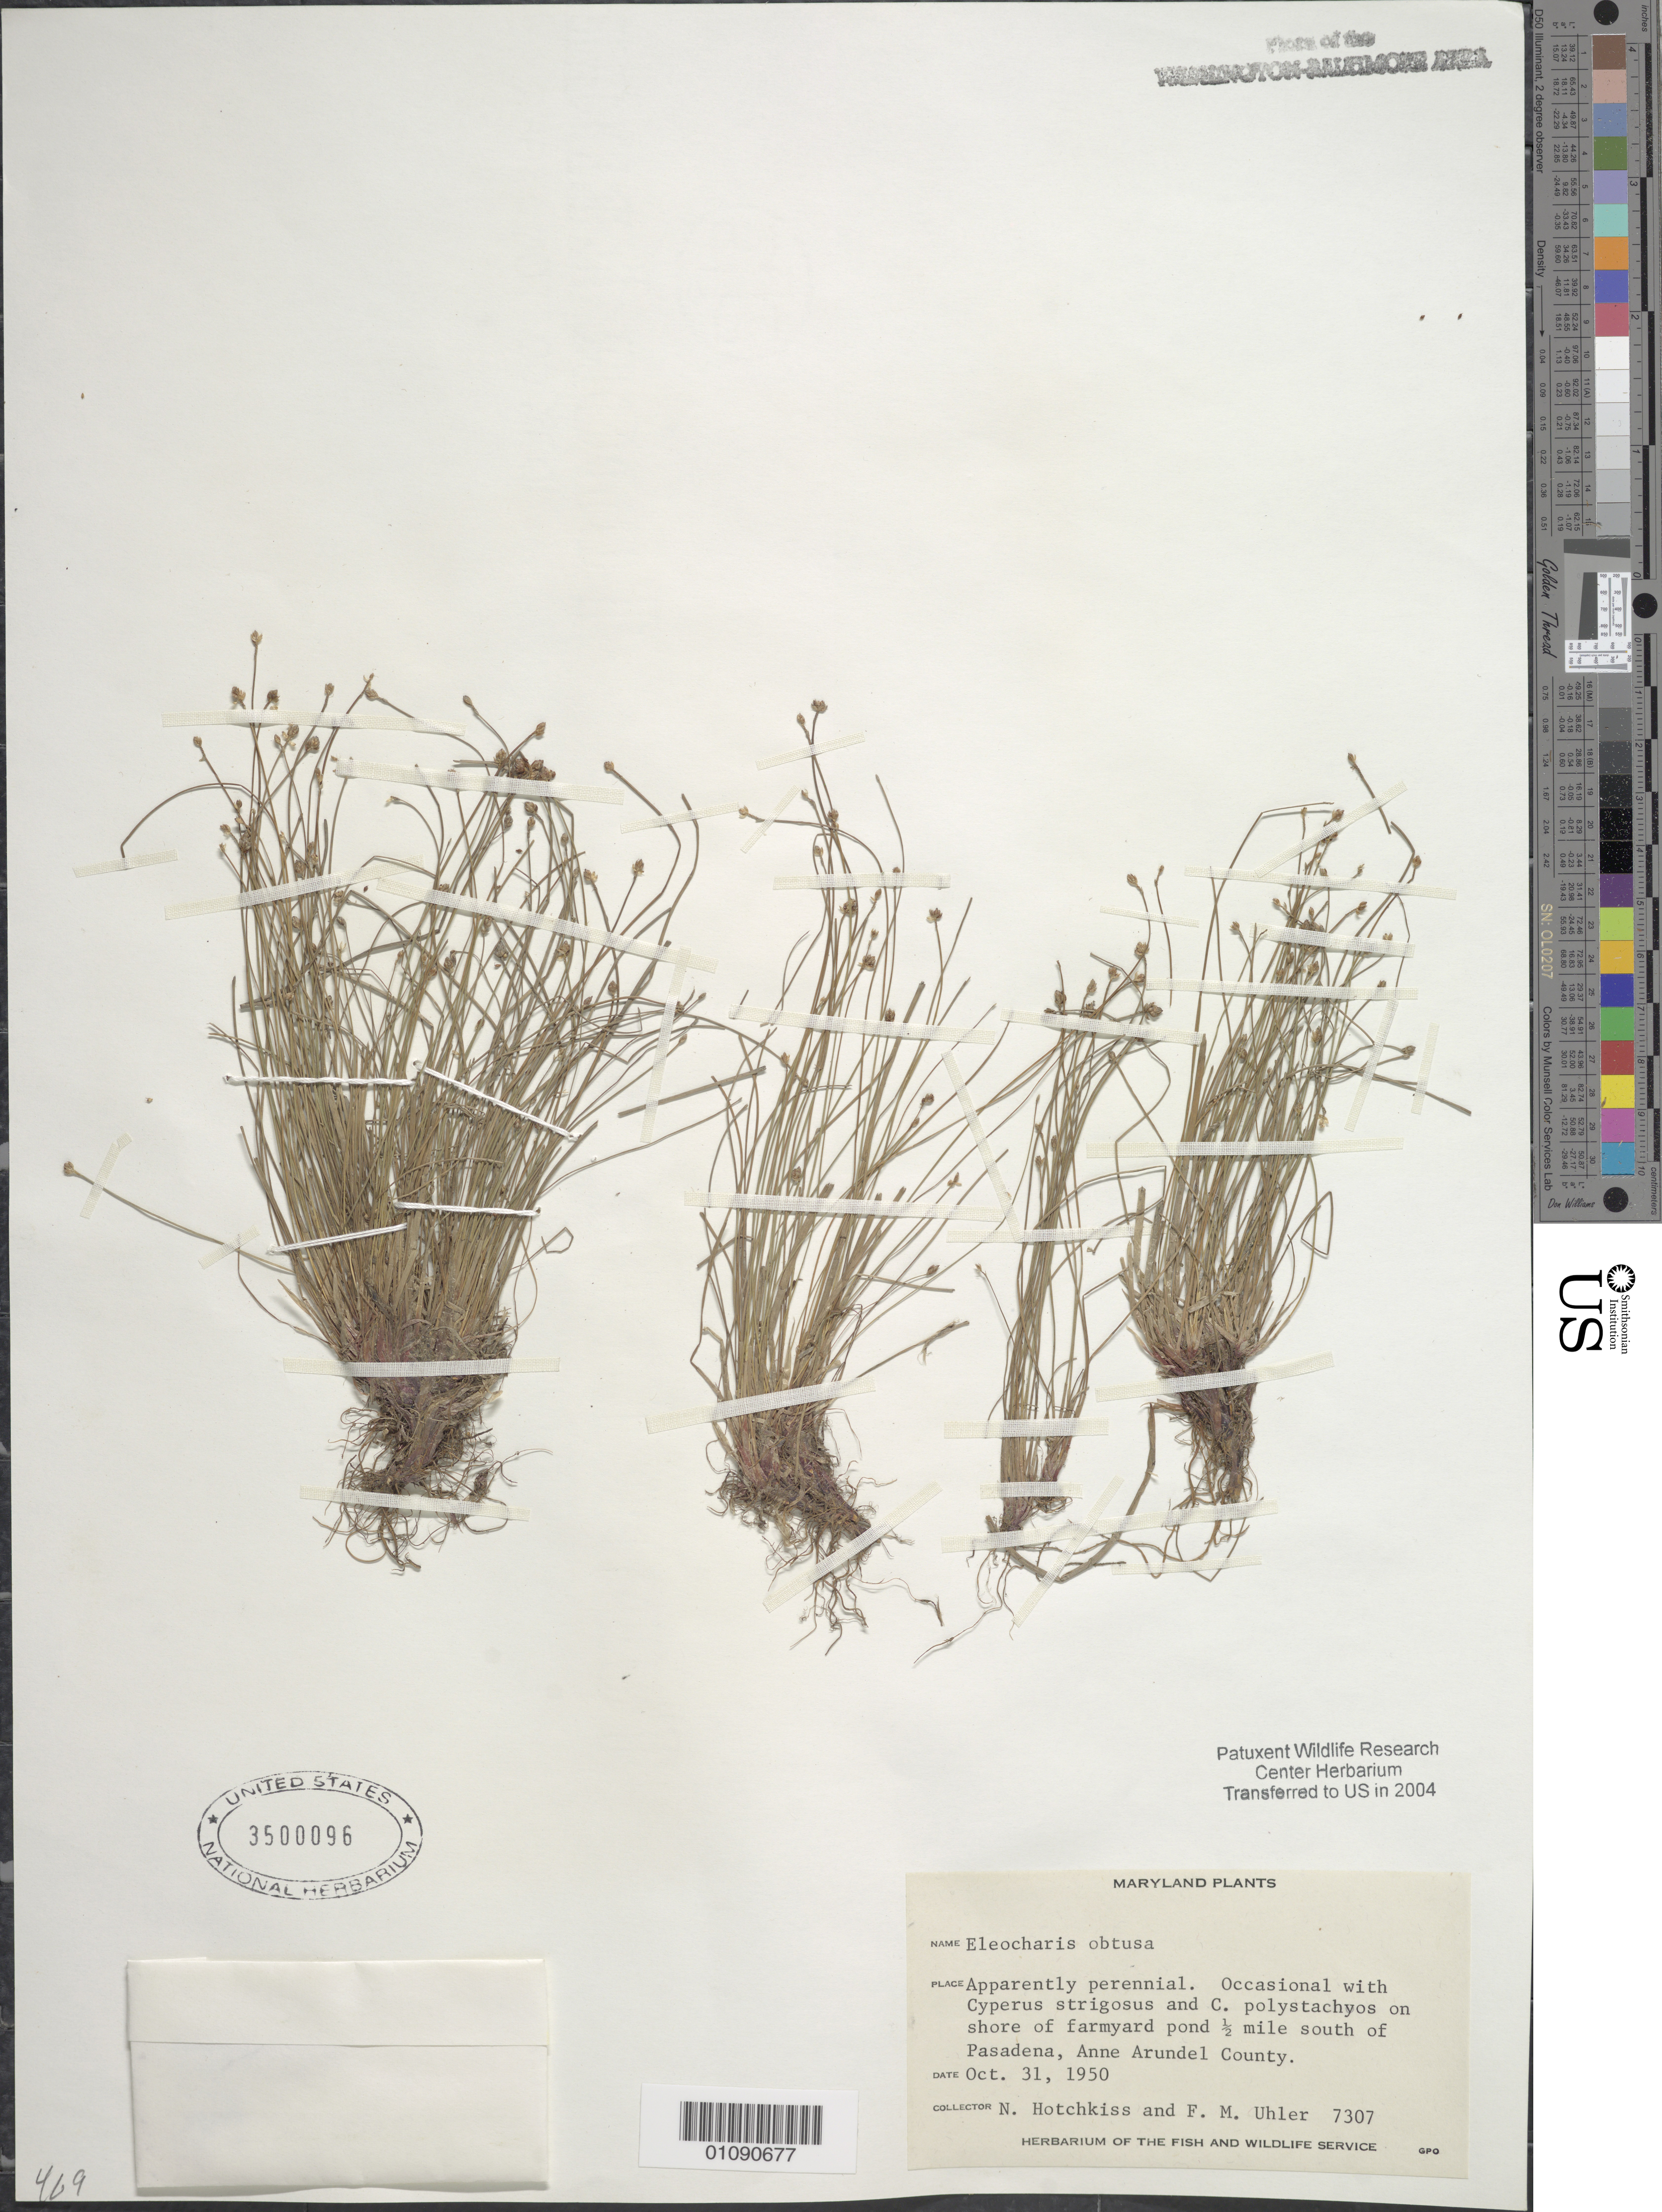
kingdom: Plantae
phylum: Tracheophyta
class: Liliopsida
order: Poales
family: Cyperaceae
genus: Eleocharis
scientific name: Eleocharis obtusa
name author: (Willd.) Schult.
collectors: N. Hotchkiss & F. M. Uhler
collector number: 7307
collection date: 1950-10-31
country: United States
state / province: Maryland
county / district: Anne Arundel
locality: A half mile S. of Pasadena.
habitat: Apparently perennial. Occasional with Cyperus strigosus and C. polystachyos on shore of farmyard pond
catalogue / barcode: US 3500096